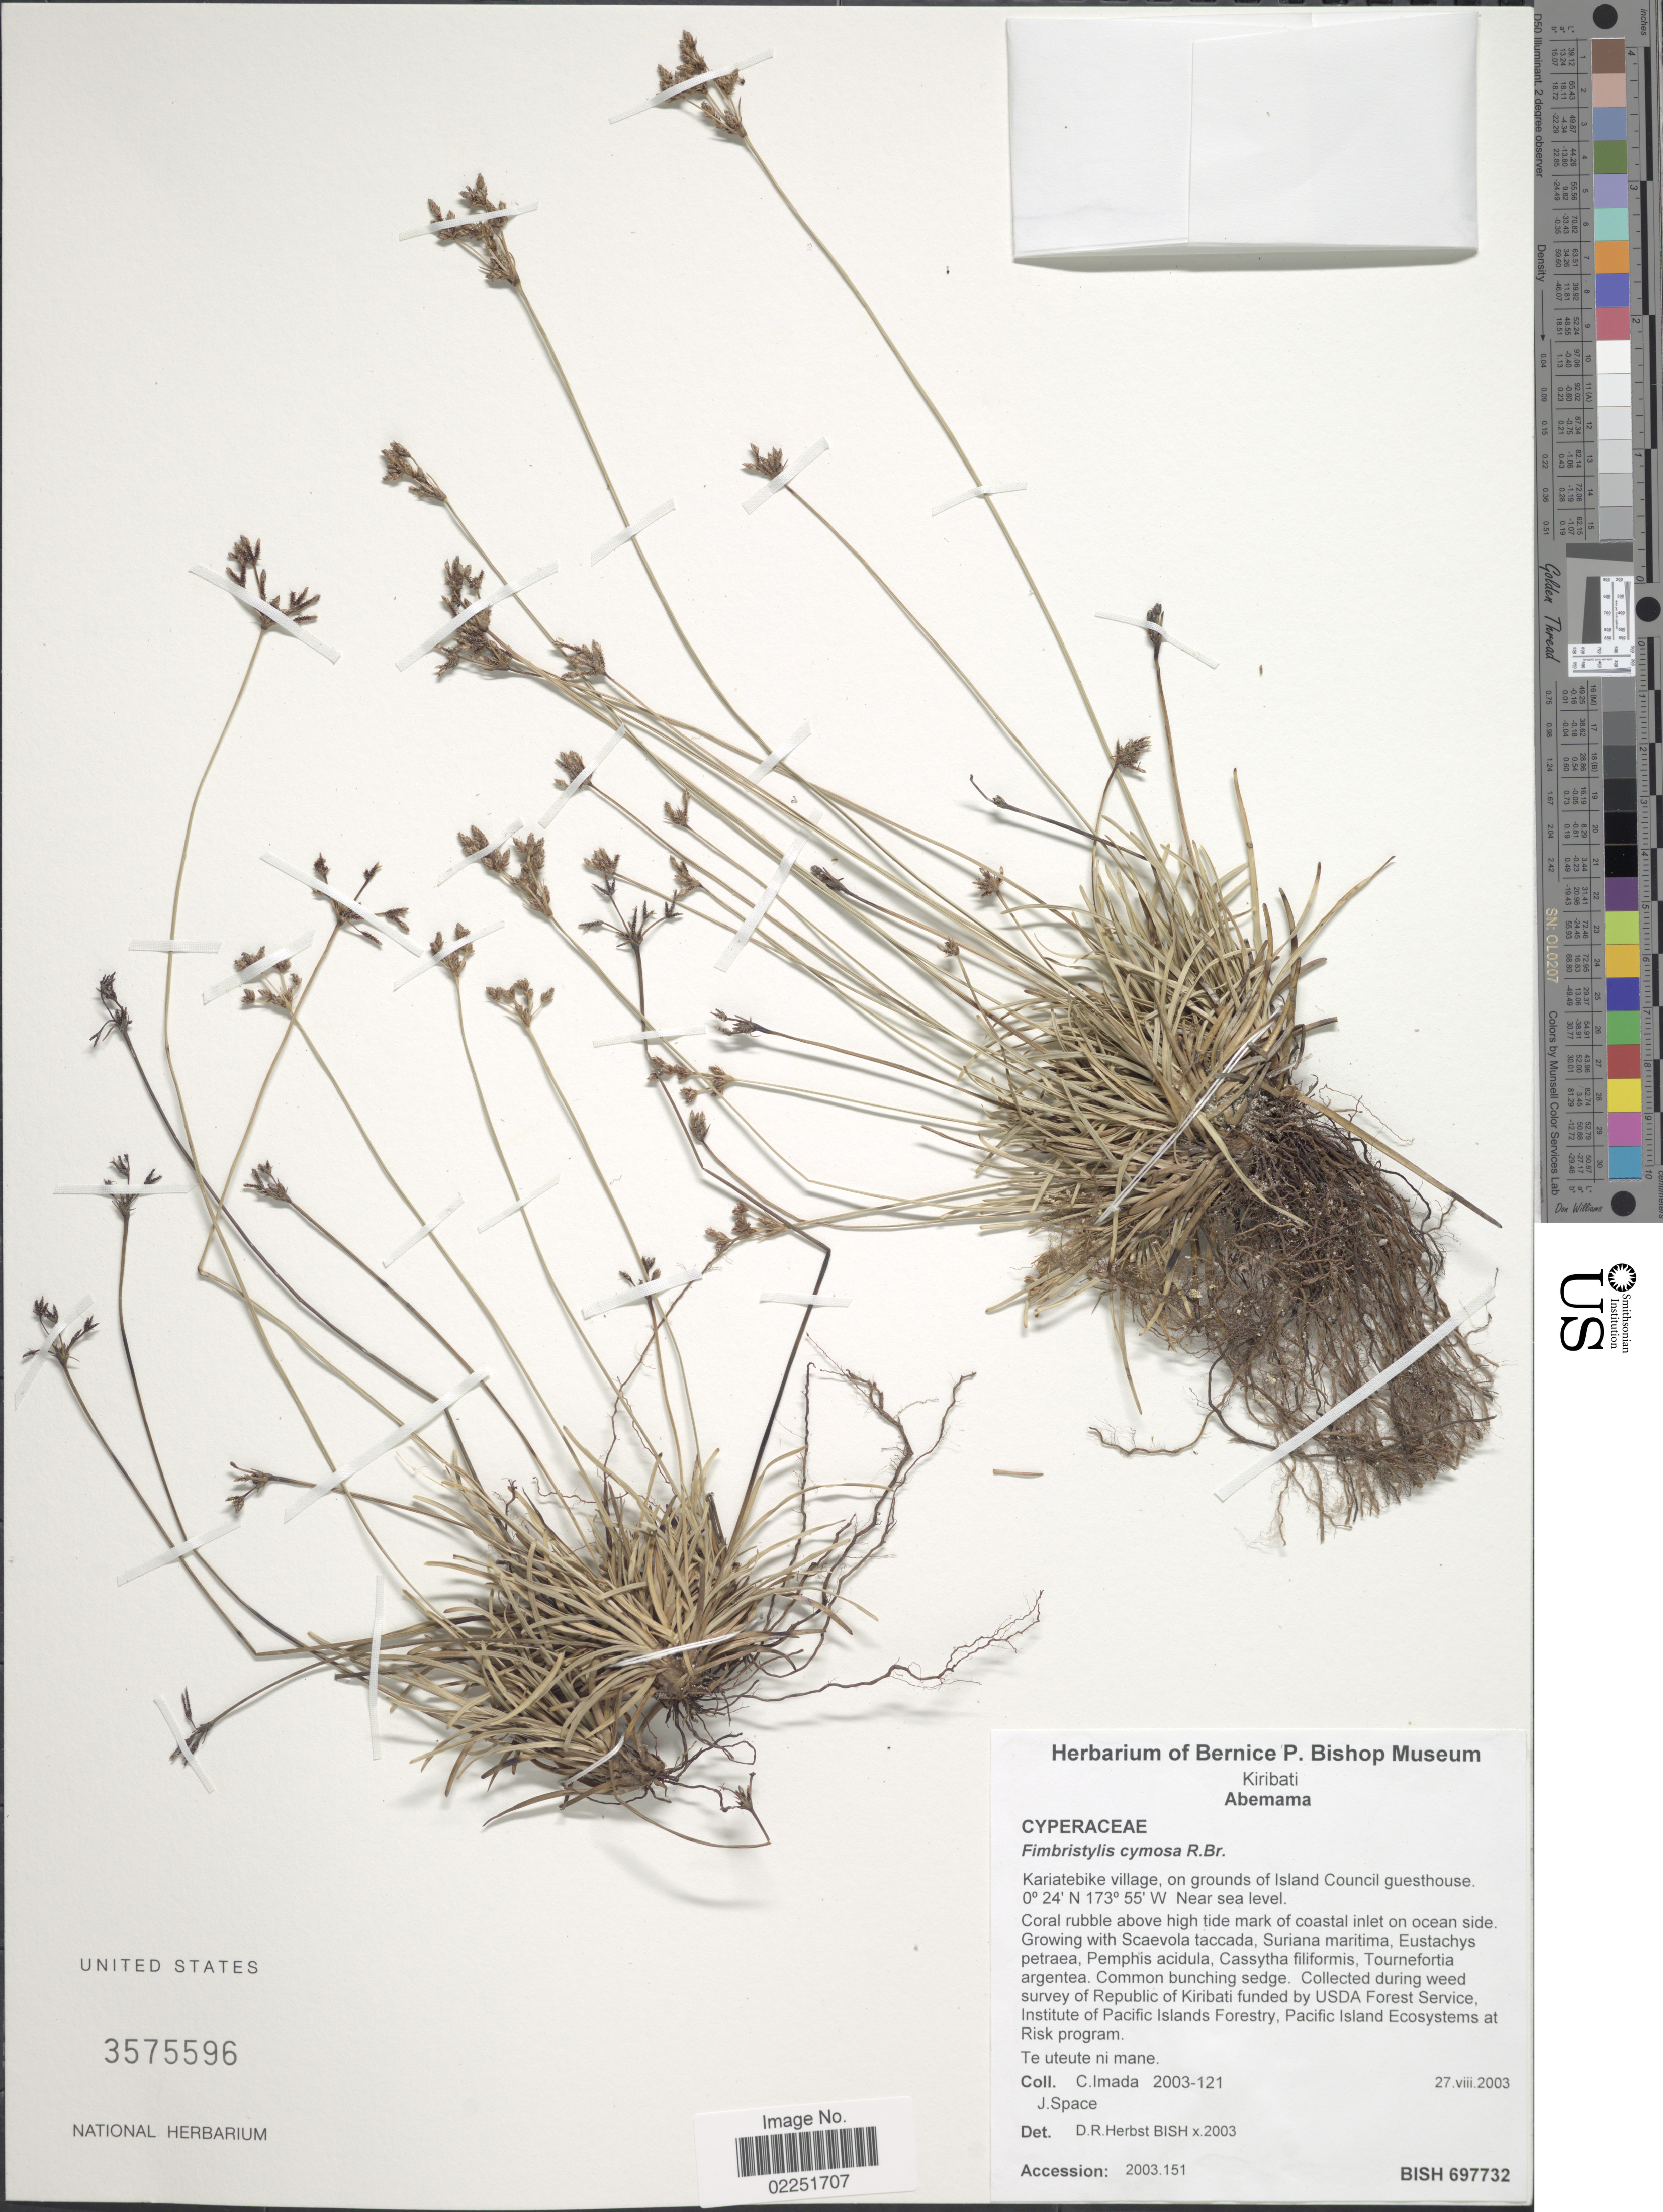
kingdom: Plantae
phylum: Tracheophyta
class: Liliopsida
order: Poales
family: Cyperaceae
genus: Fimbristylis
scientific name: Fimbristylis cymosa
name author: R. Br.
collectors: C. Imada & J. Space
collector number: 2003-121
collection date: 2003-08-27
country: Kiribati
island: Abemama Atoll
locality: Abemama. Kariatebike village, on grounds of Island Council guesthouse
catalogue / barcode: US 3575596